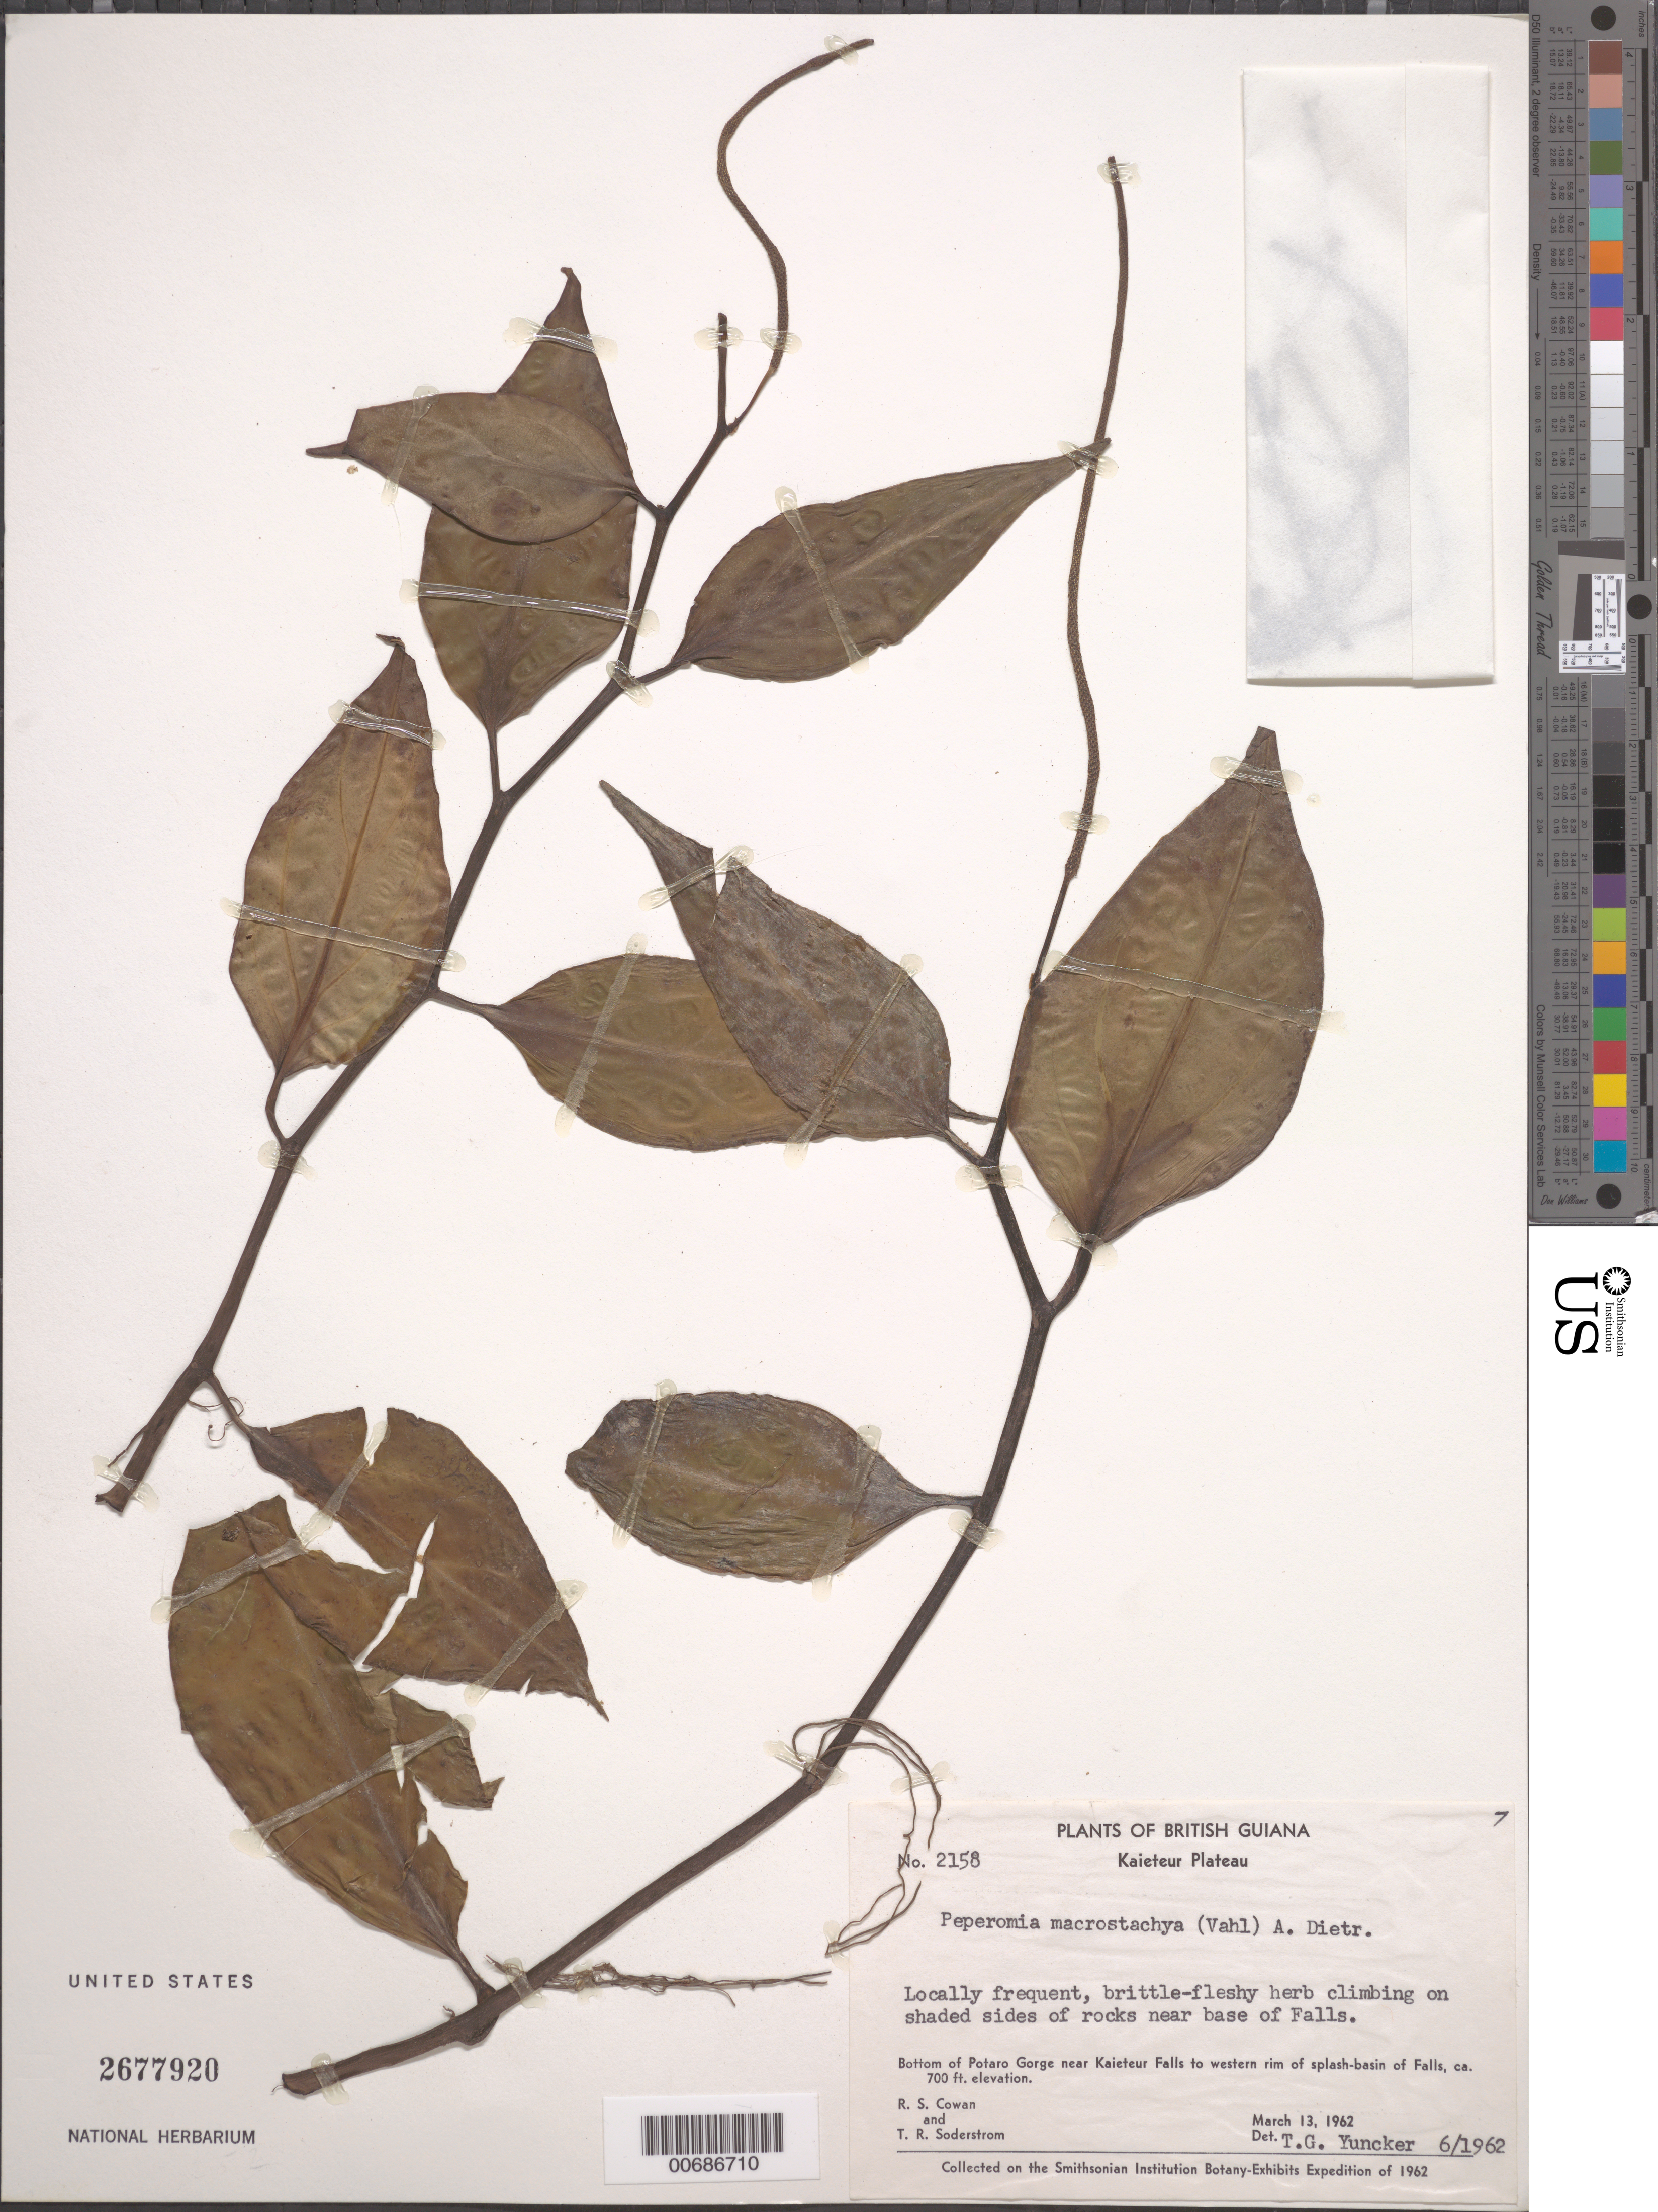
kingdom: Plantae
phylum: Tracheophyta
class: Magnoliopsida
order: Piperales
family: Piperaceae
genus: Peperomia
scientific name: Peperomia macrostachya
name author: (Vahl) A. Dietr.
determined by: Yuncker, T. G.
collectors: R. S. Cowan & T. R. Soderstrom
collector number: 2158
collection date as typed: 13-Mar-62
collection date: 1962-03-13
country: Guyana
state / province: Potaro-Siparuni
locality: Kaieteur Plateau, Potaro Gorge, near Kaieteur Falls to western rim of splash-basin of falls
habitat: Climbing on shaded sides of rocks near base of Falls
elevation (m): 427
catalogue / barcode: US 2677920